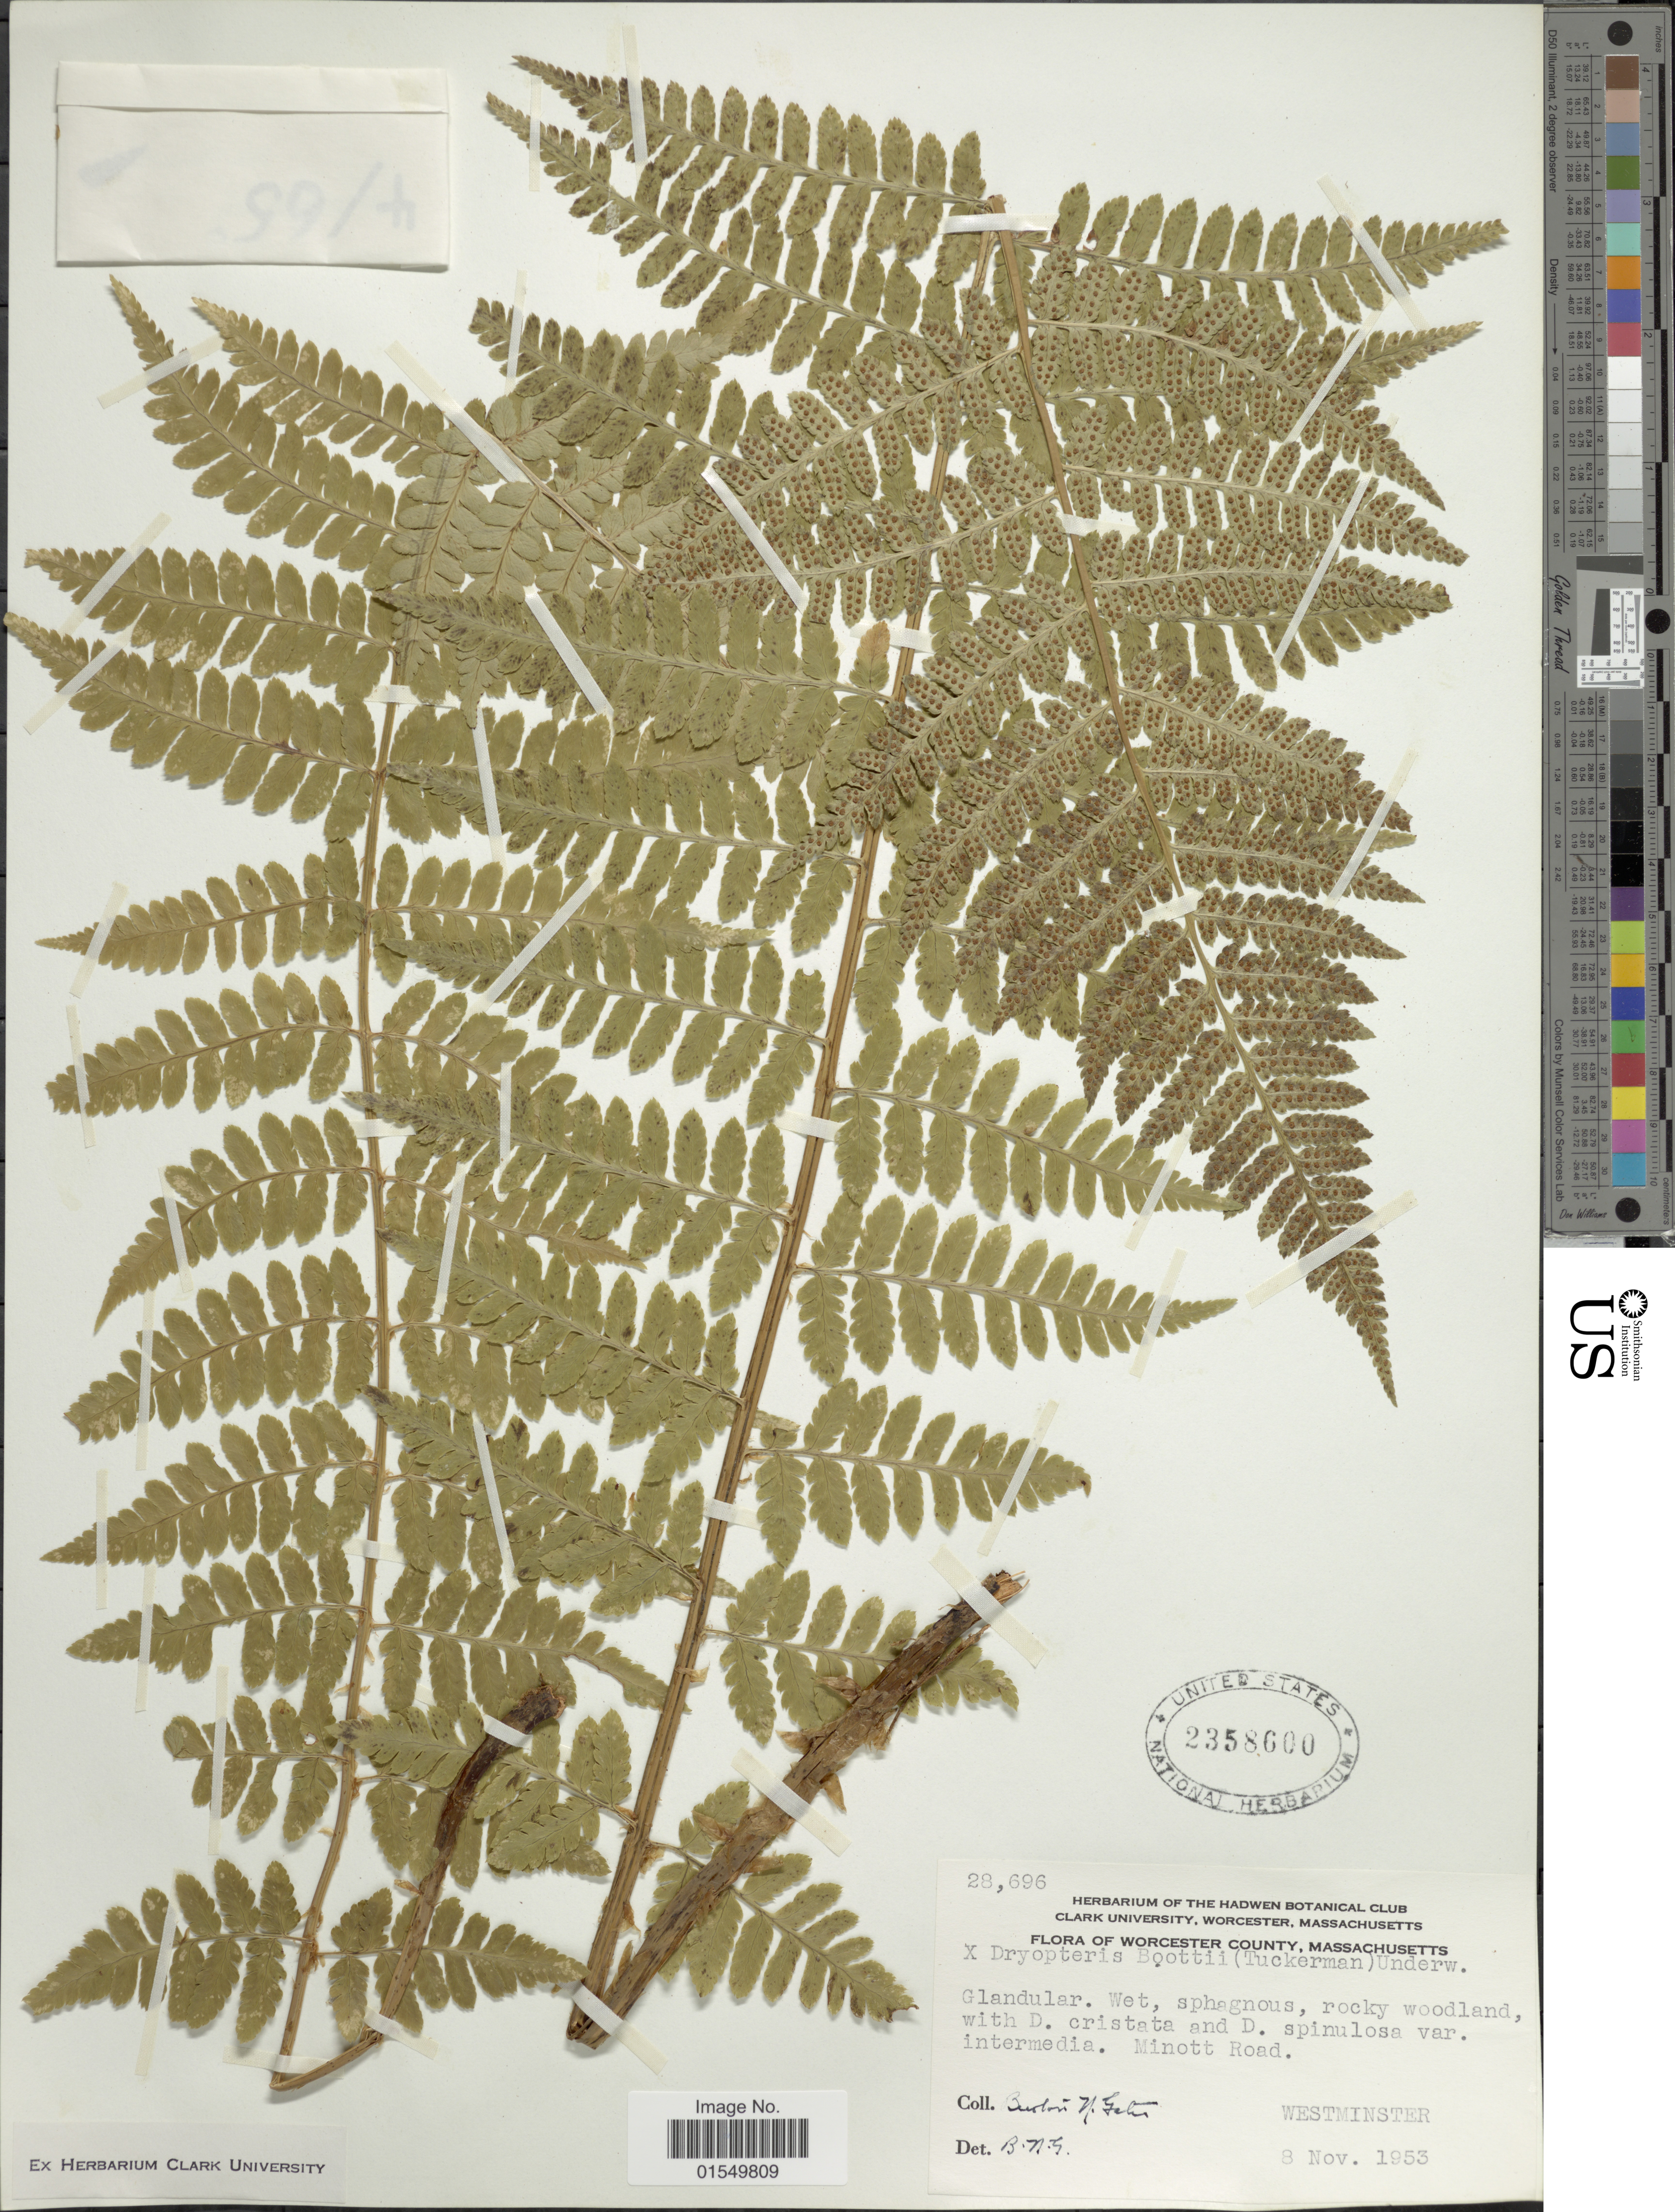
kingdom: Plantae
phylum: Tracheophyta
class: Polypodiopsida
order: Polypodiales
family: Dryopteridaceae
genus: Dryopteris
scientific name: Dryopteris x boottii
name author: Underw.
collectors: B. N. Gates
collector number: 28696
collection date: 1953-11-08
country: United States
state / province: Massachusetts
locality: Worcester County, Minott Road, Westminster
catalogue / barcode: US 2358600